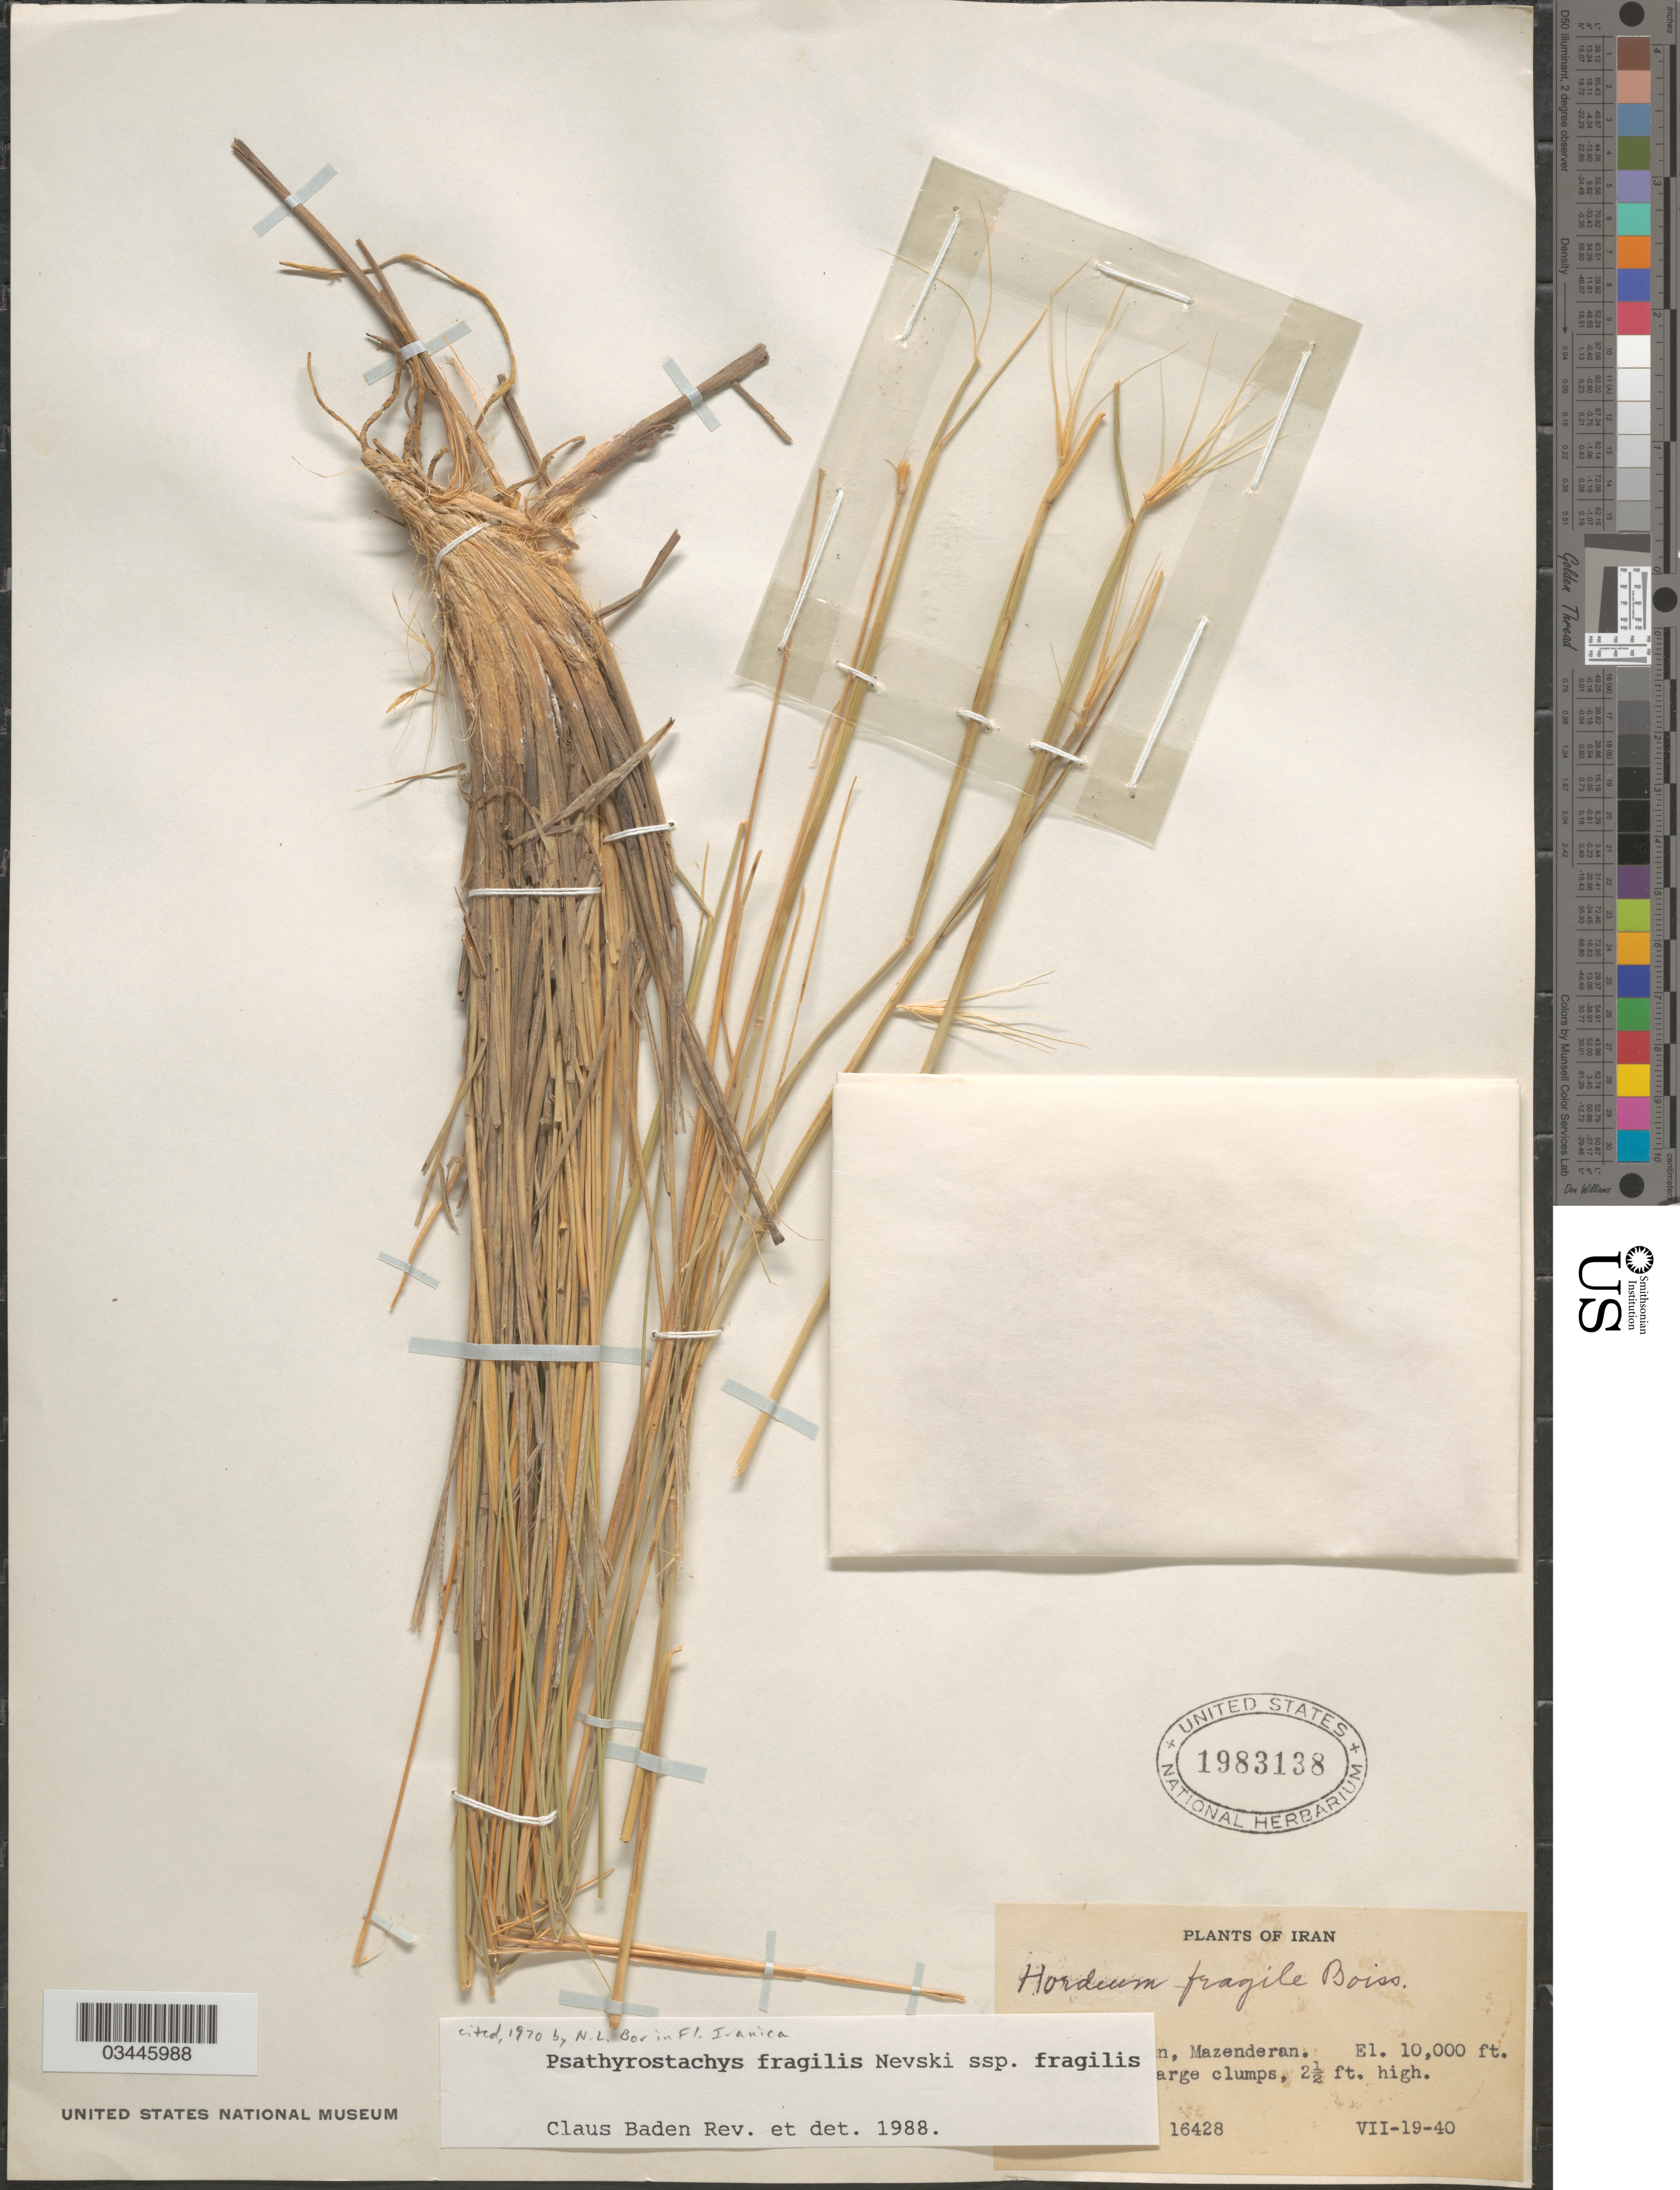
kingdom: Plantae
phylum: Tracheophyta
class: Liliopsida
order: Poales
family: Poaceae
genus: Psathyrostachys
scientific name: Psathyrostachys fragilis subsp. fragilis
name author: (Boiss.) Nevski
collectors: W. N. Koelz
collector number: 16428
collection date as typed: Transcribed d/m/y: 19/7/40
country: Iran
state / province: Mazandaran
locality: [illegible text]n, Mazenderan.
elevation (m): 3048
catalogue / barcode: US 1983138